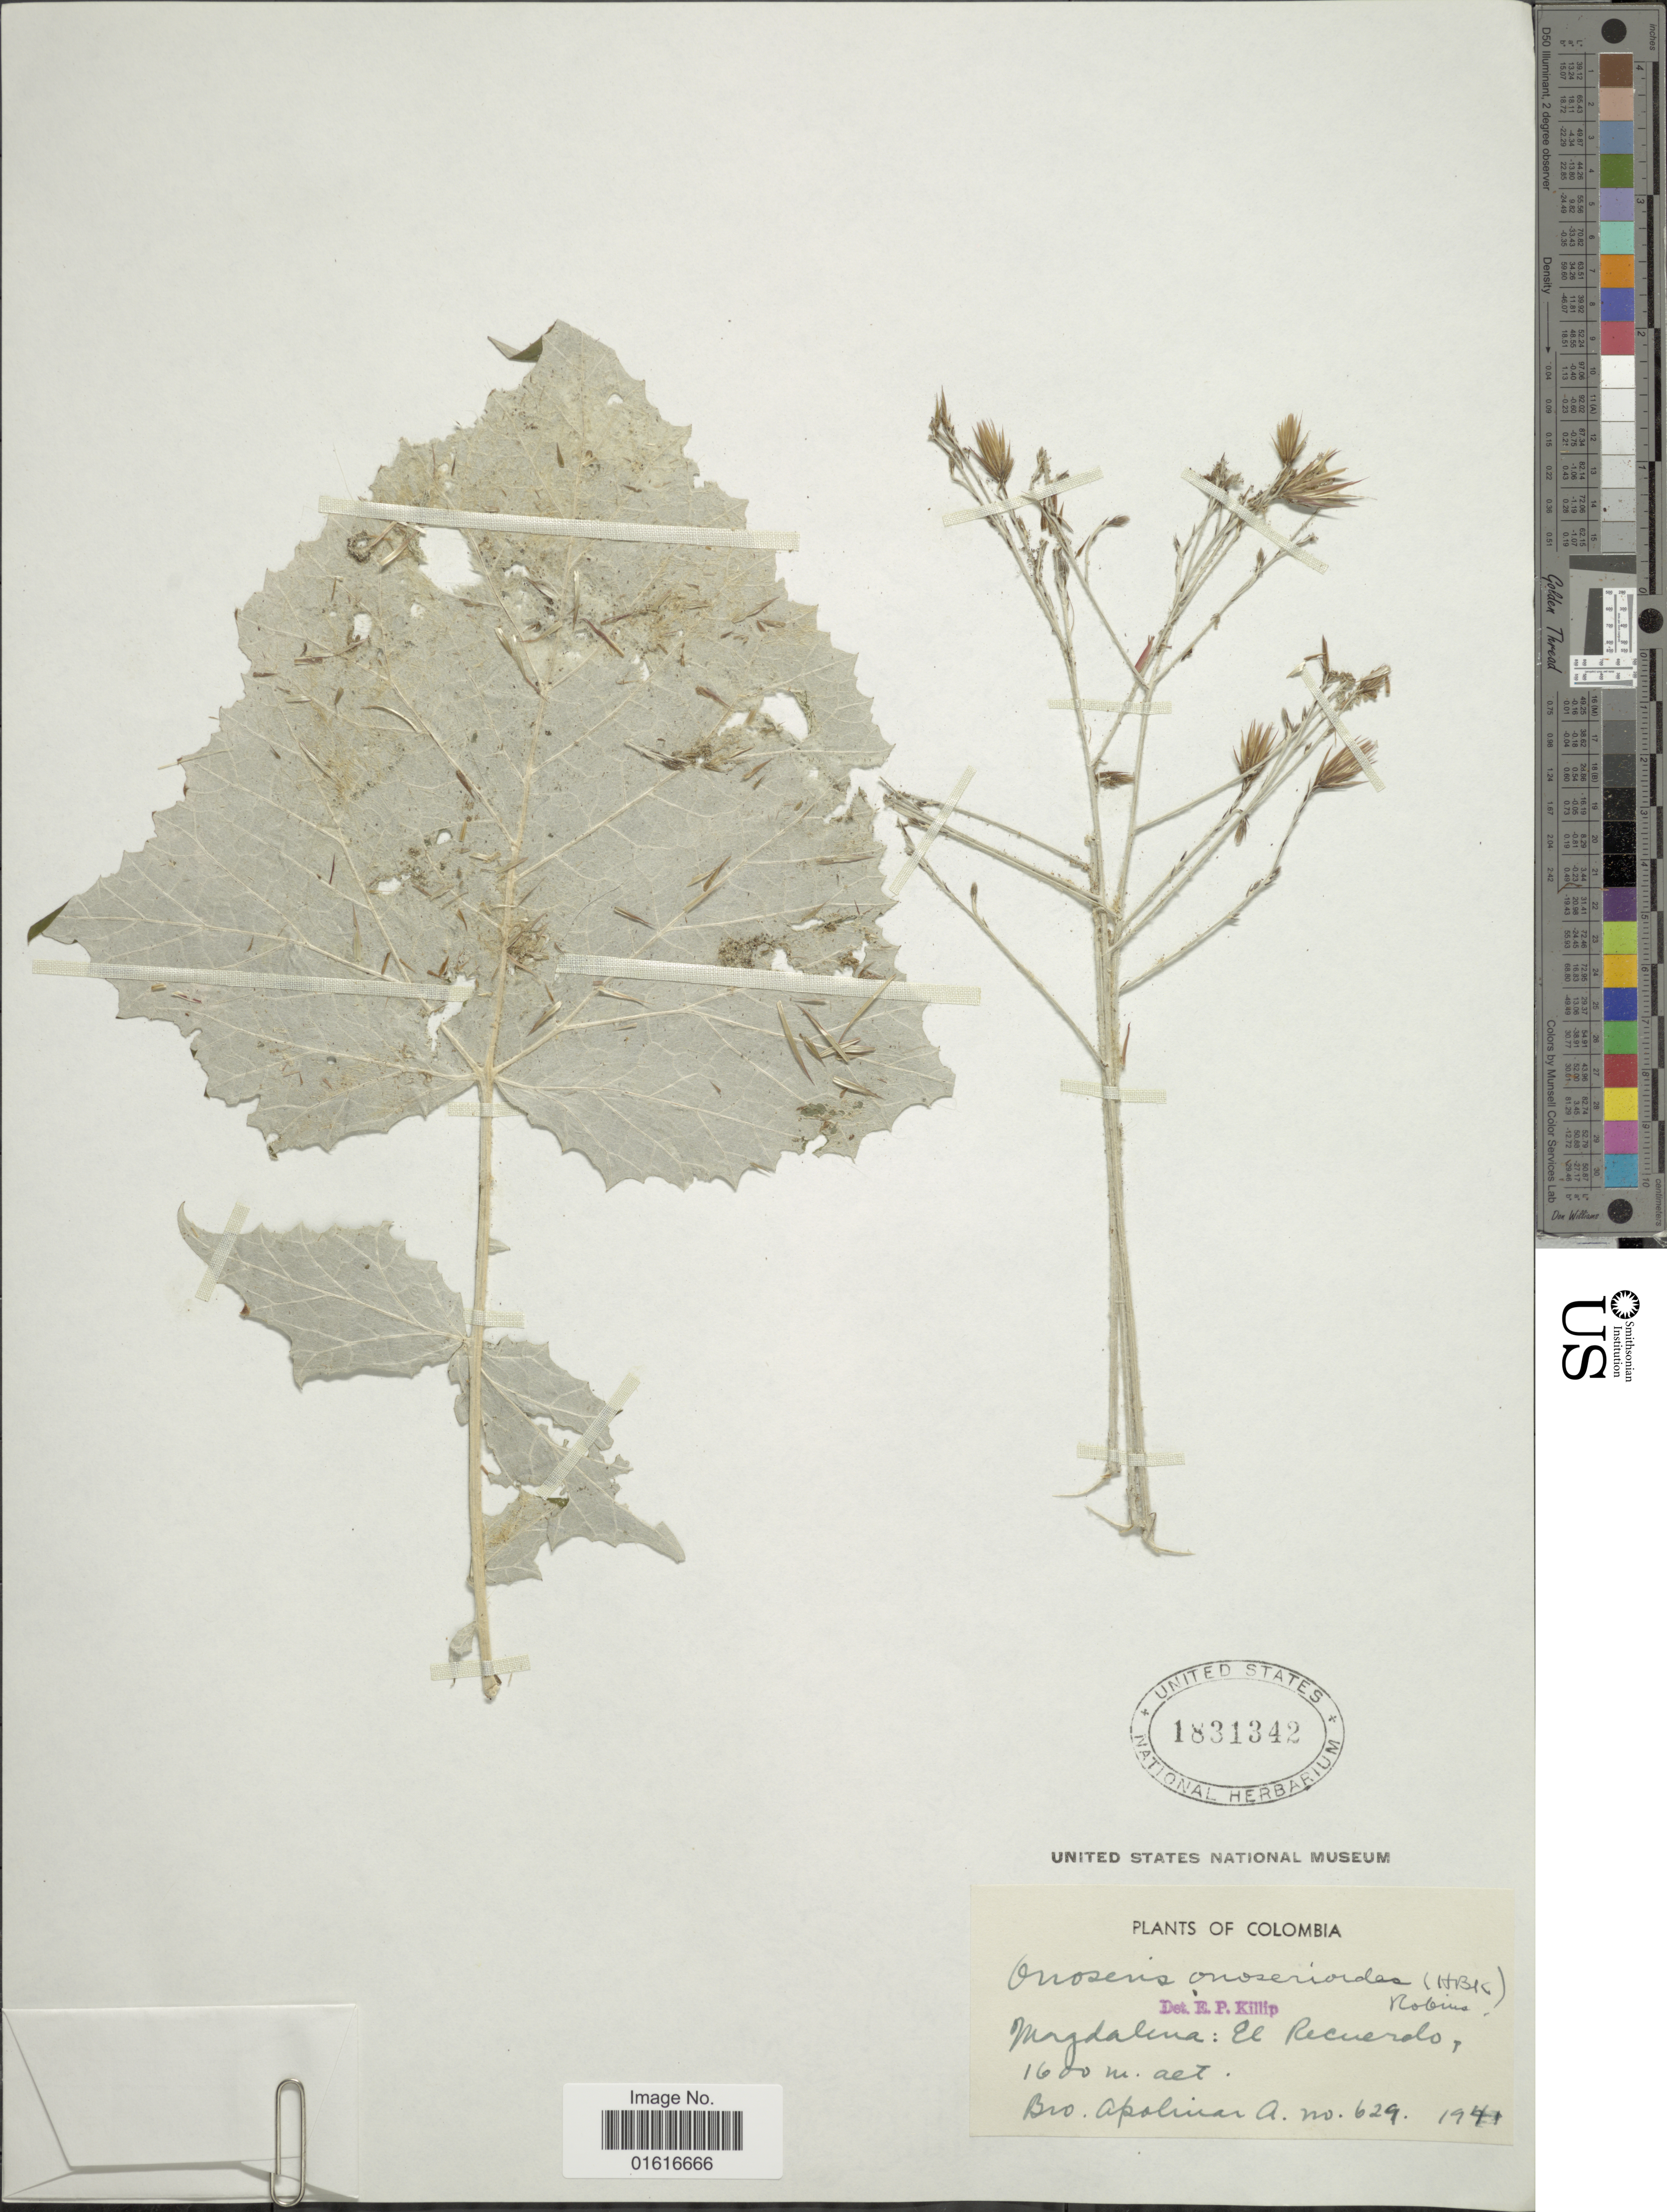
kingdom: Plantae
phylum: Tracheophyta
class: Magnoliopsida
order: Asterales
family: Asteraceae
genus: Onoseris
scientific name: Onoseris onoseroides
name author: (Kunth) B.L. Rob.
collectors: Bro. Apolinar A.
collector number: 629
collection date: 1941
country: Colombia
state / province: Magdalena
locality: El Recuerdo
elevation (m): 1600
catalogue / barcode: US 1831342